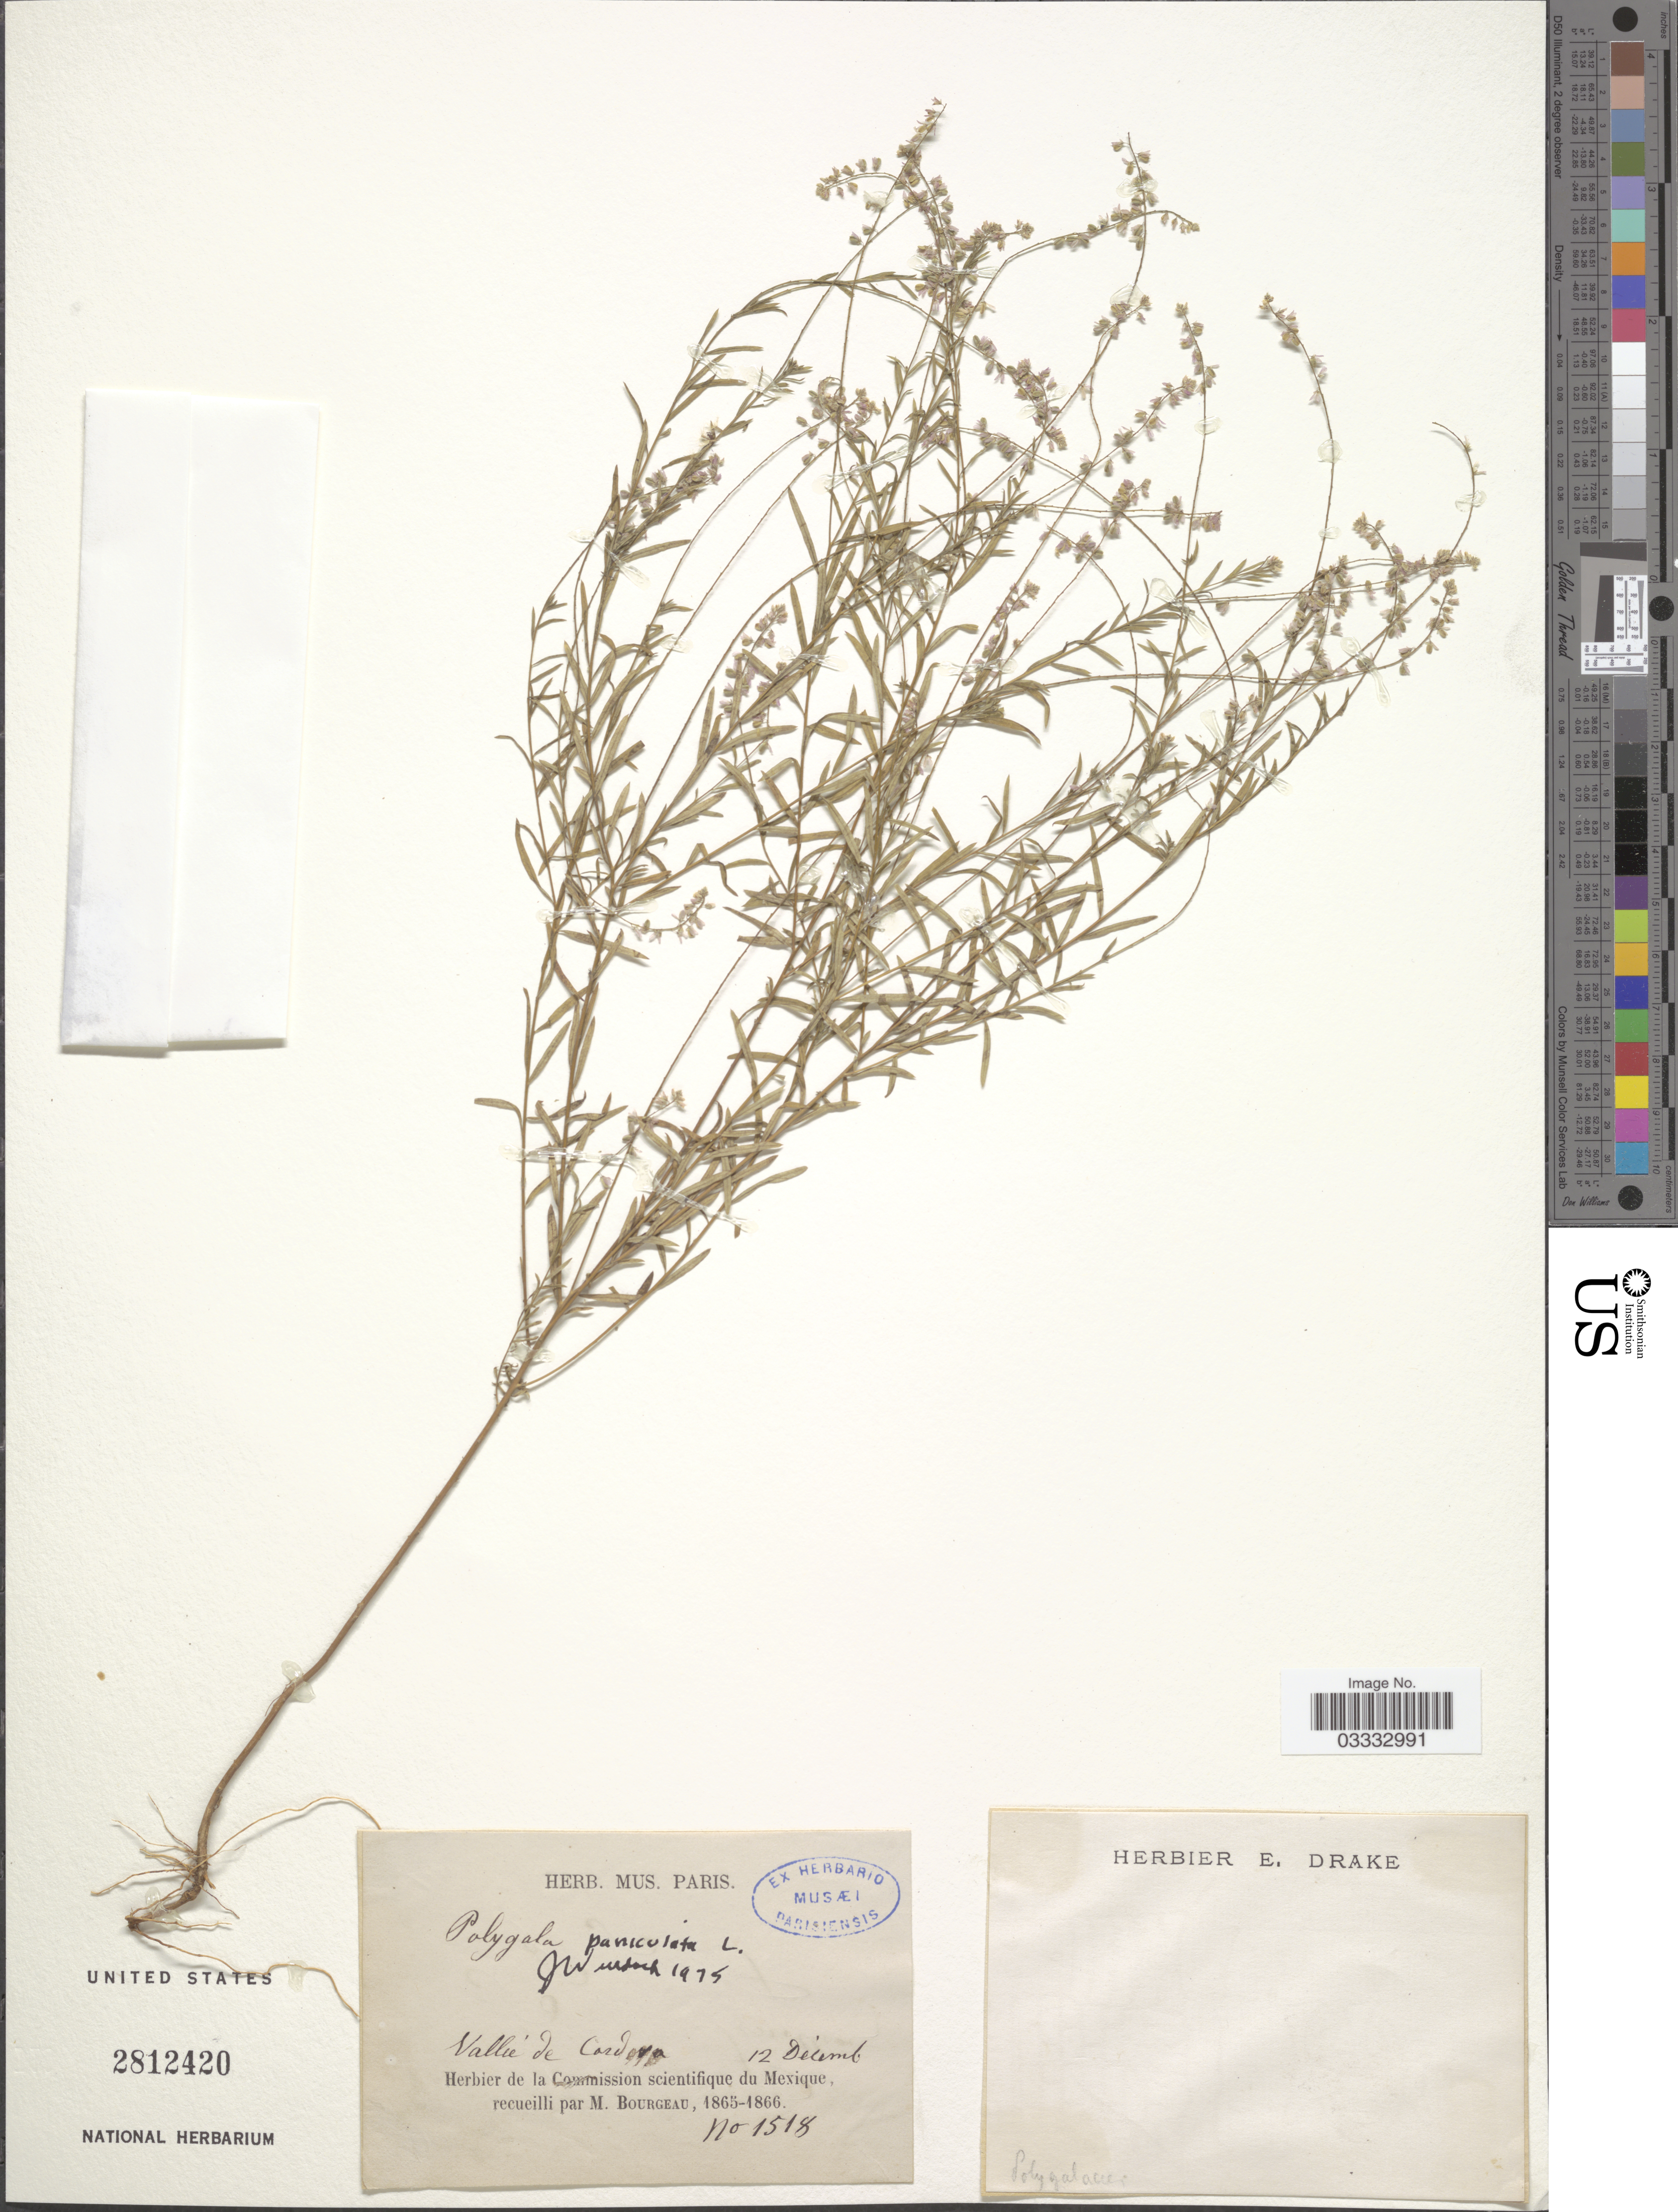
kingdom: Plantae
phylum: Tracheophyta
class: Magnoliopsida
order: Fabales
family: Polygalaceae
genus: Polygala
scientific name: Polygala paniculata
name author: L.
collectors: M. Bourgeau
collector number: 1518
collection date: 1865-12-12/1866-12-12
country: Mexico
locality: Vallée de Cordova.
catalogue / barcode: US 2812420